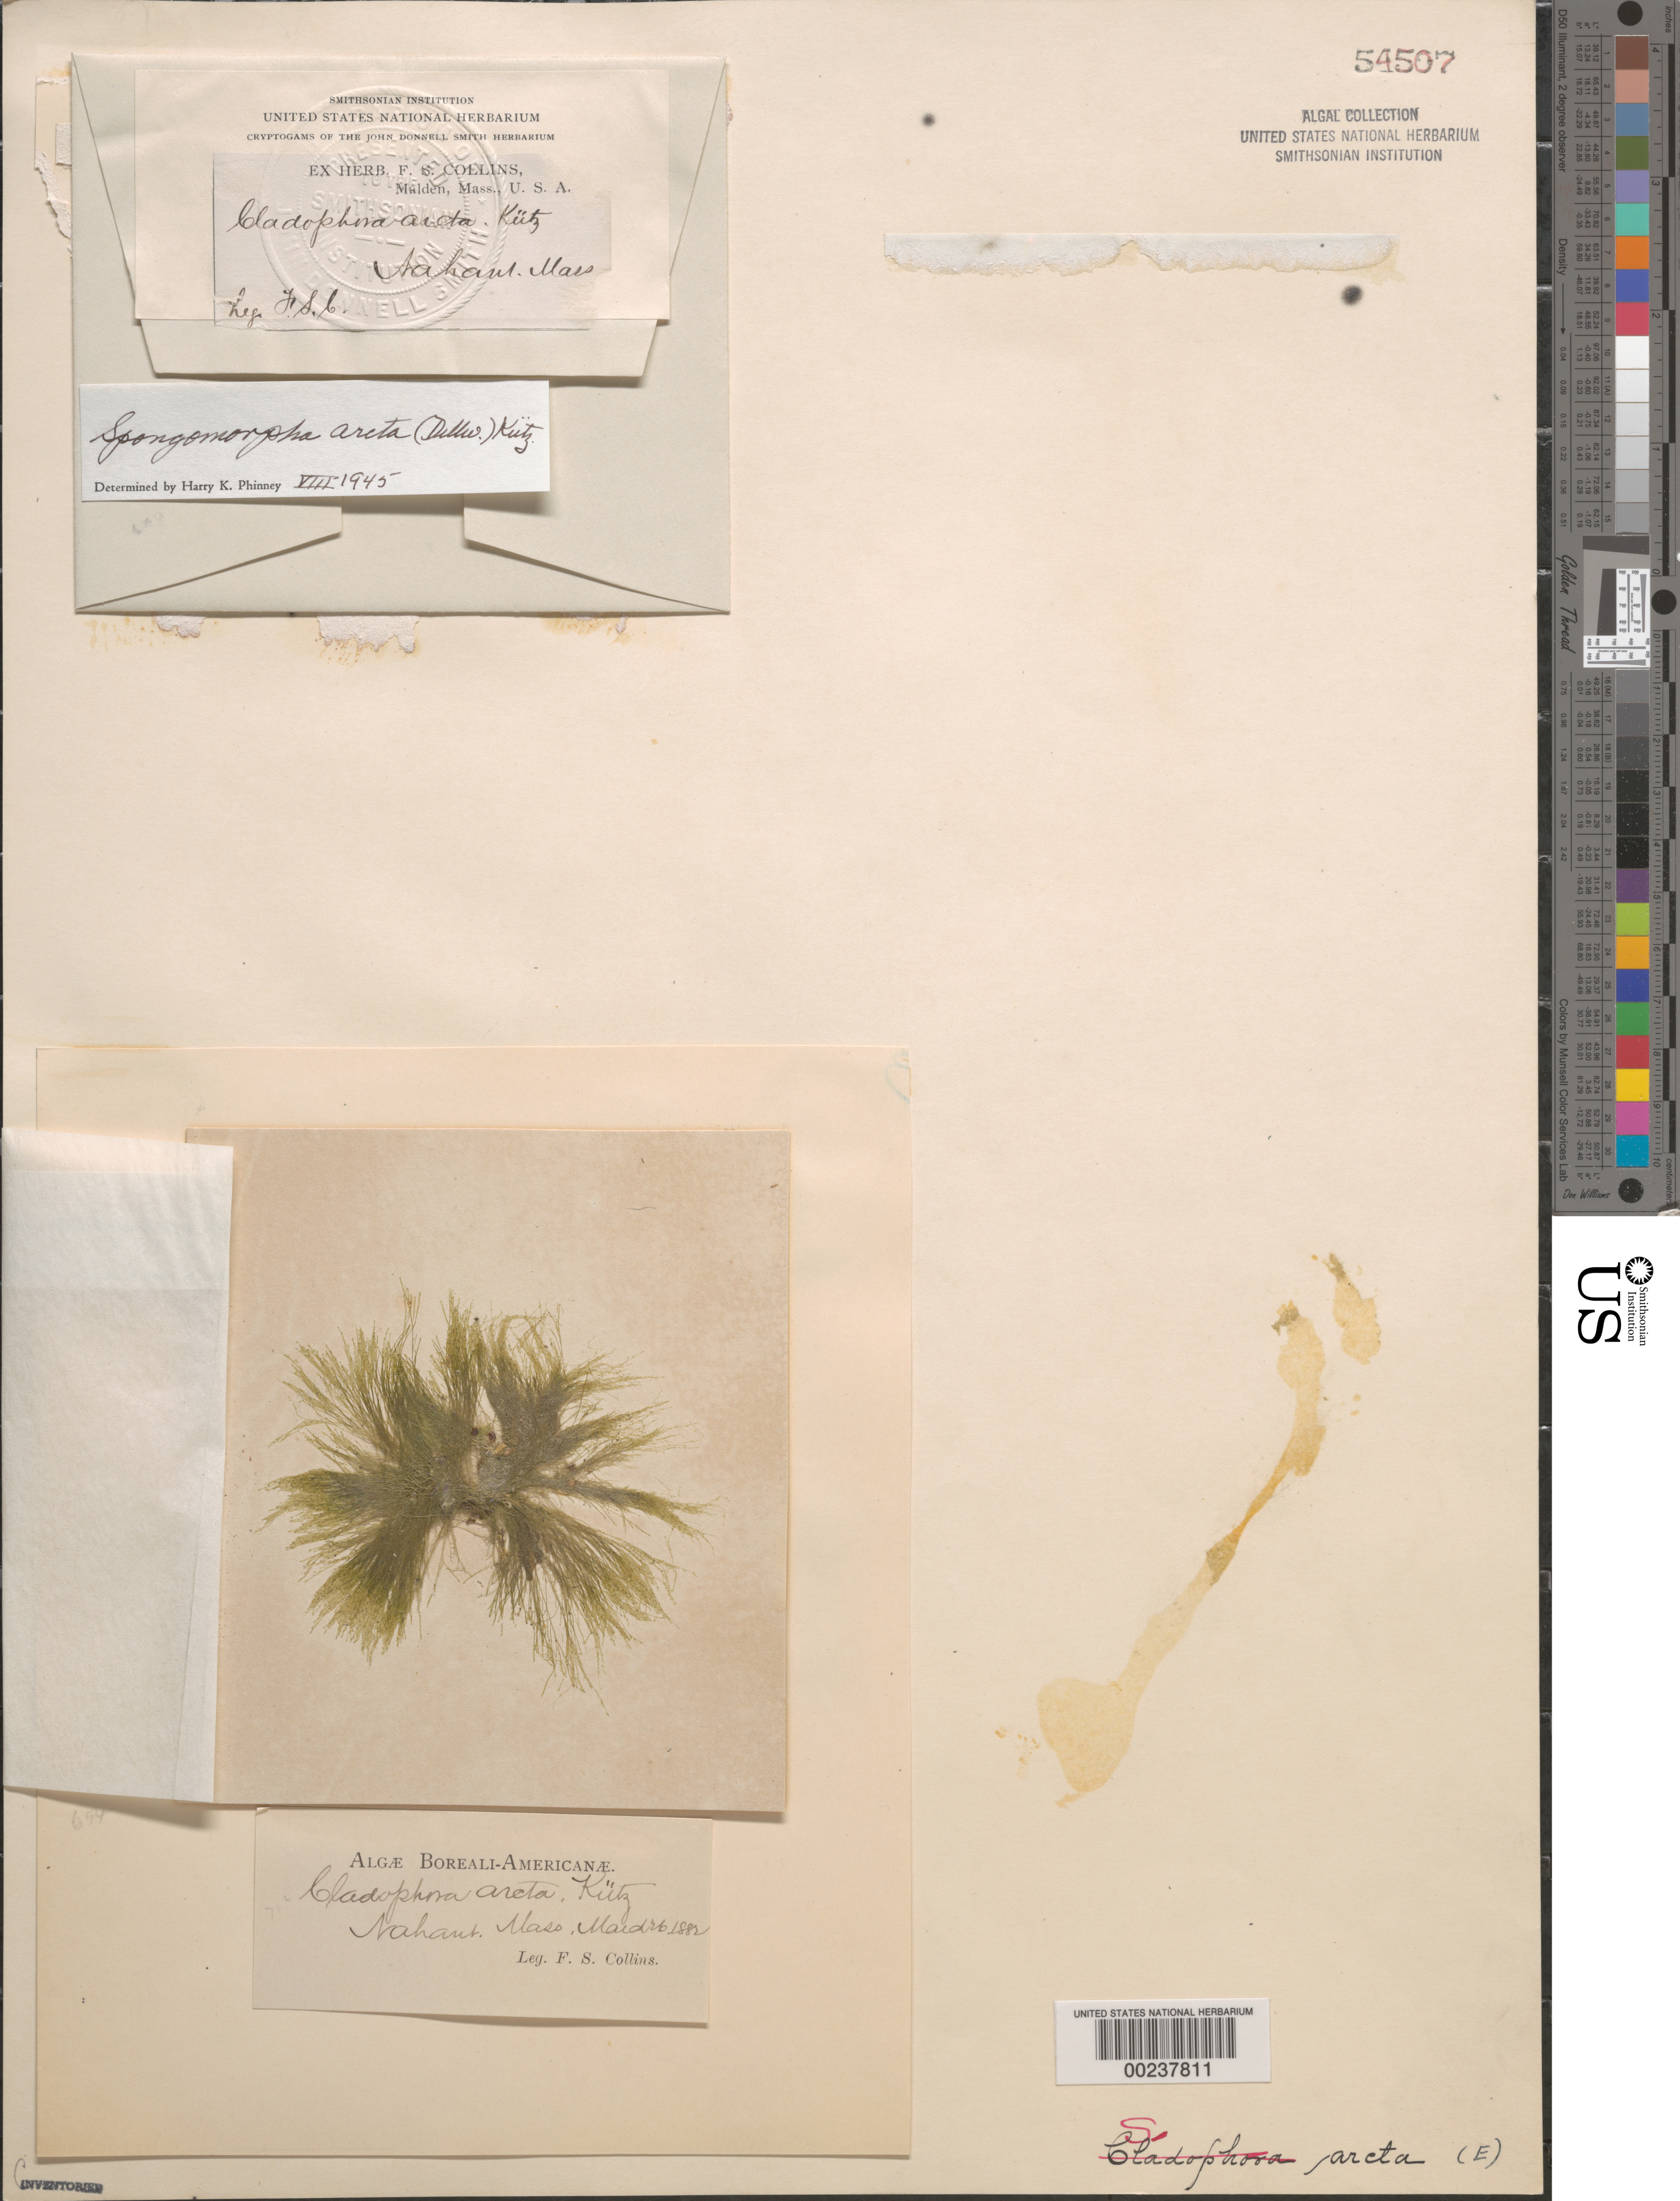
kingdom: Plantae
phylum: Chlorophyta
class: Ulvophyceae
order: Ulotrichales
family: Ulotrichaceae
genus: Acrosiphonia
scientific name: Acrosiphonia arcta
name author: (Dillwyn) Gain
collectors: F. Collins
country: United States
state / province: Massachusetts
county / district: Essex County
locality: Nahant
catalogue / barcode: US 54507